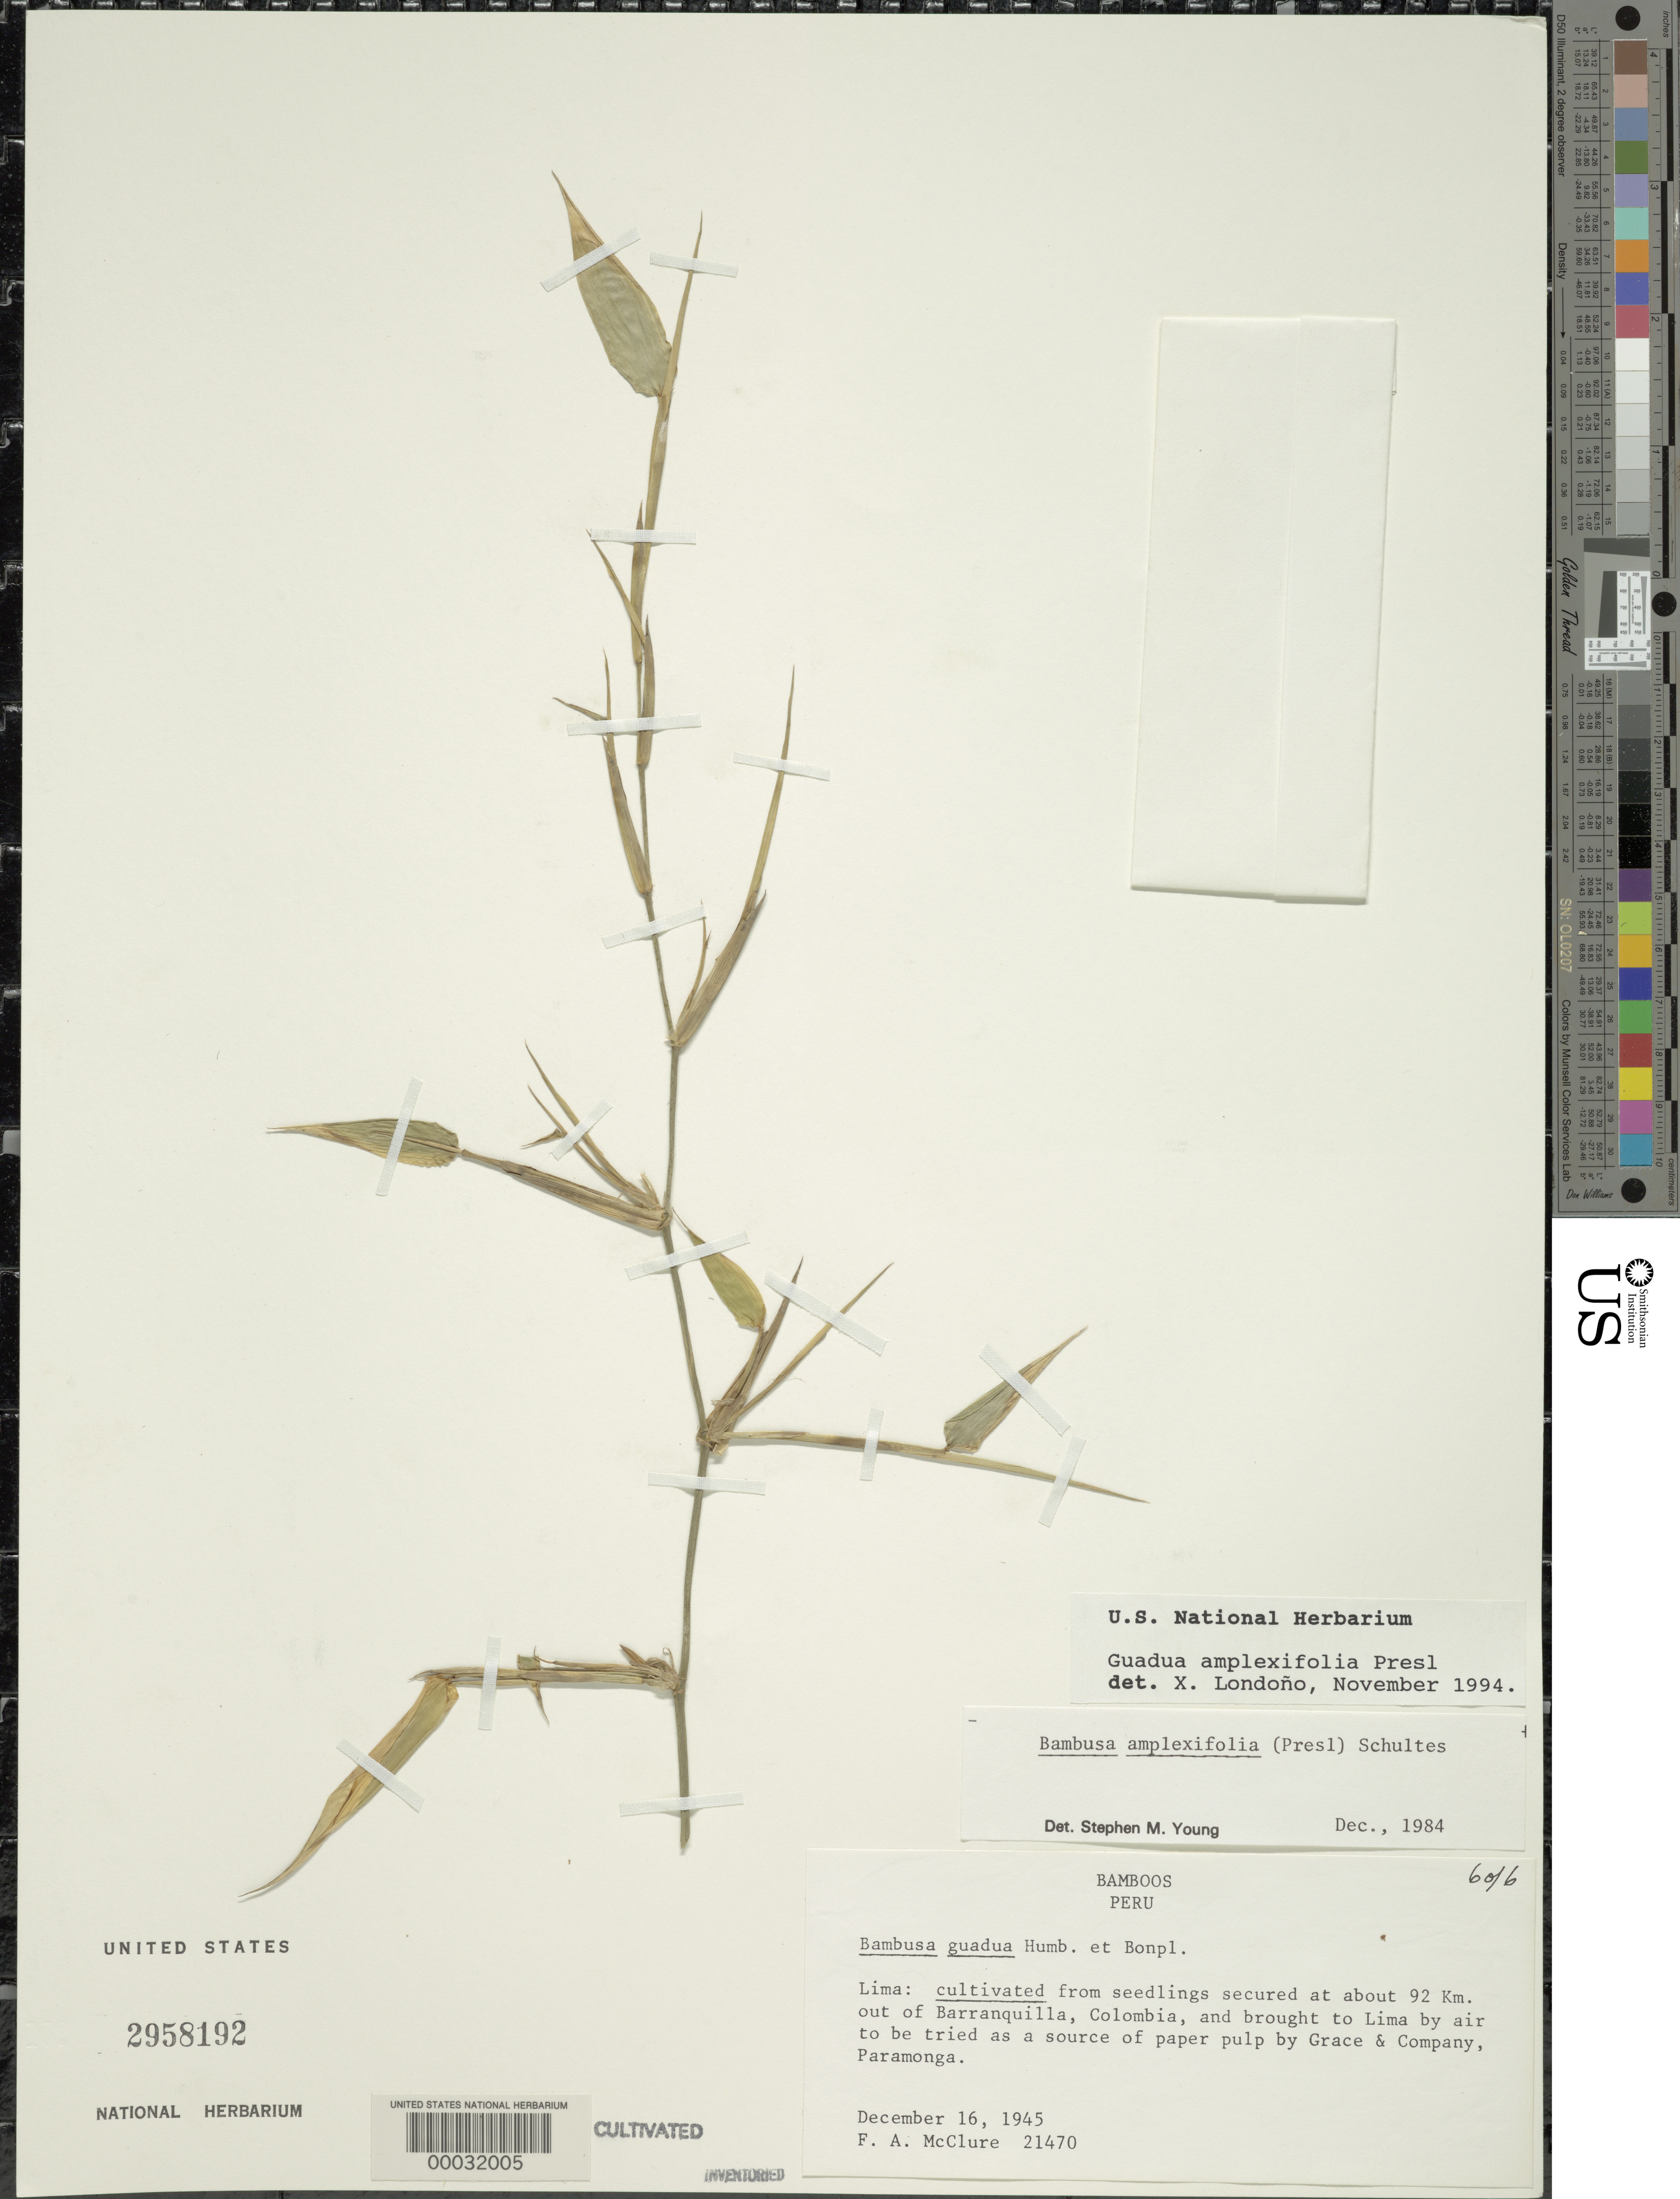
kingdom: Plantae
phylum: Tracheophyta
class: Liliopsida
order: Poales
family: Poaceae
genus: Guadua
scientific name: Guadua amplexifolia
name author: J. Presl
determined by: Londoño, X., (TULV), Jardin Botanico "Juan Maria Cespedes"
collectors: F. A. McClure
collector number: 21470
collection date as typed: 16 Dec 1945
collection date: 1945-12-16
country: Peru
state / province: Lima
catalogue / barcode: US 2958192